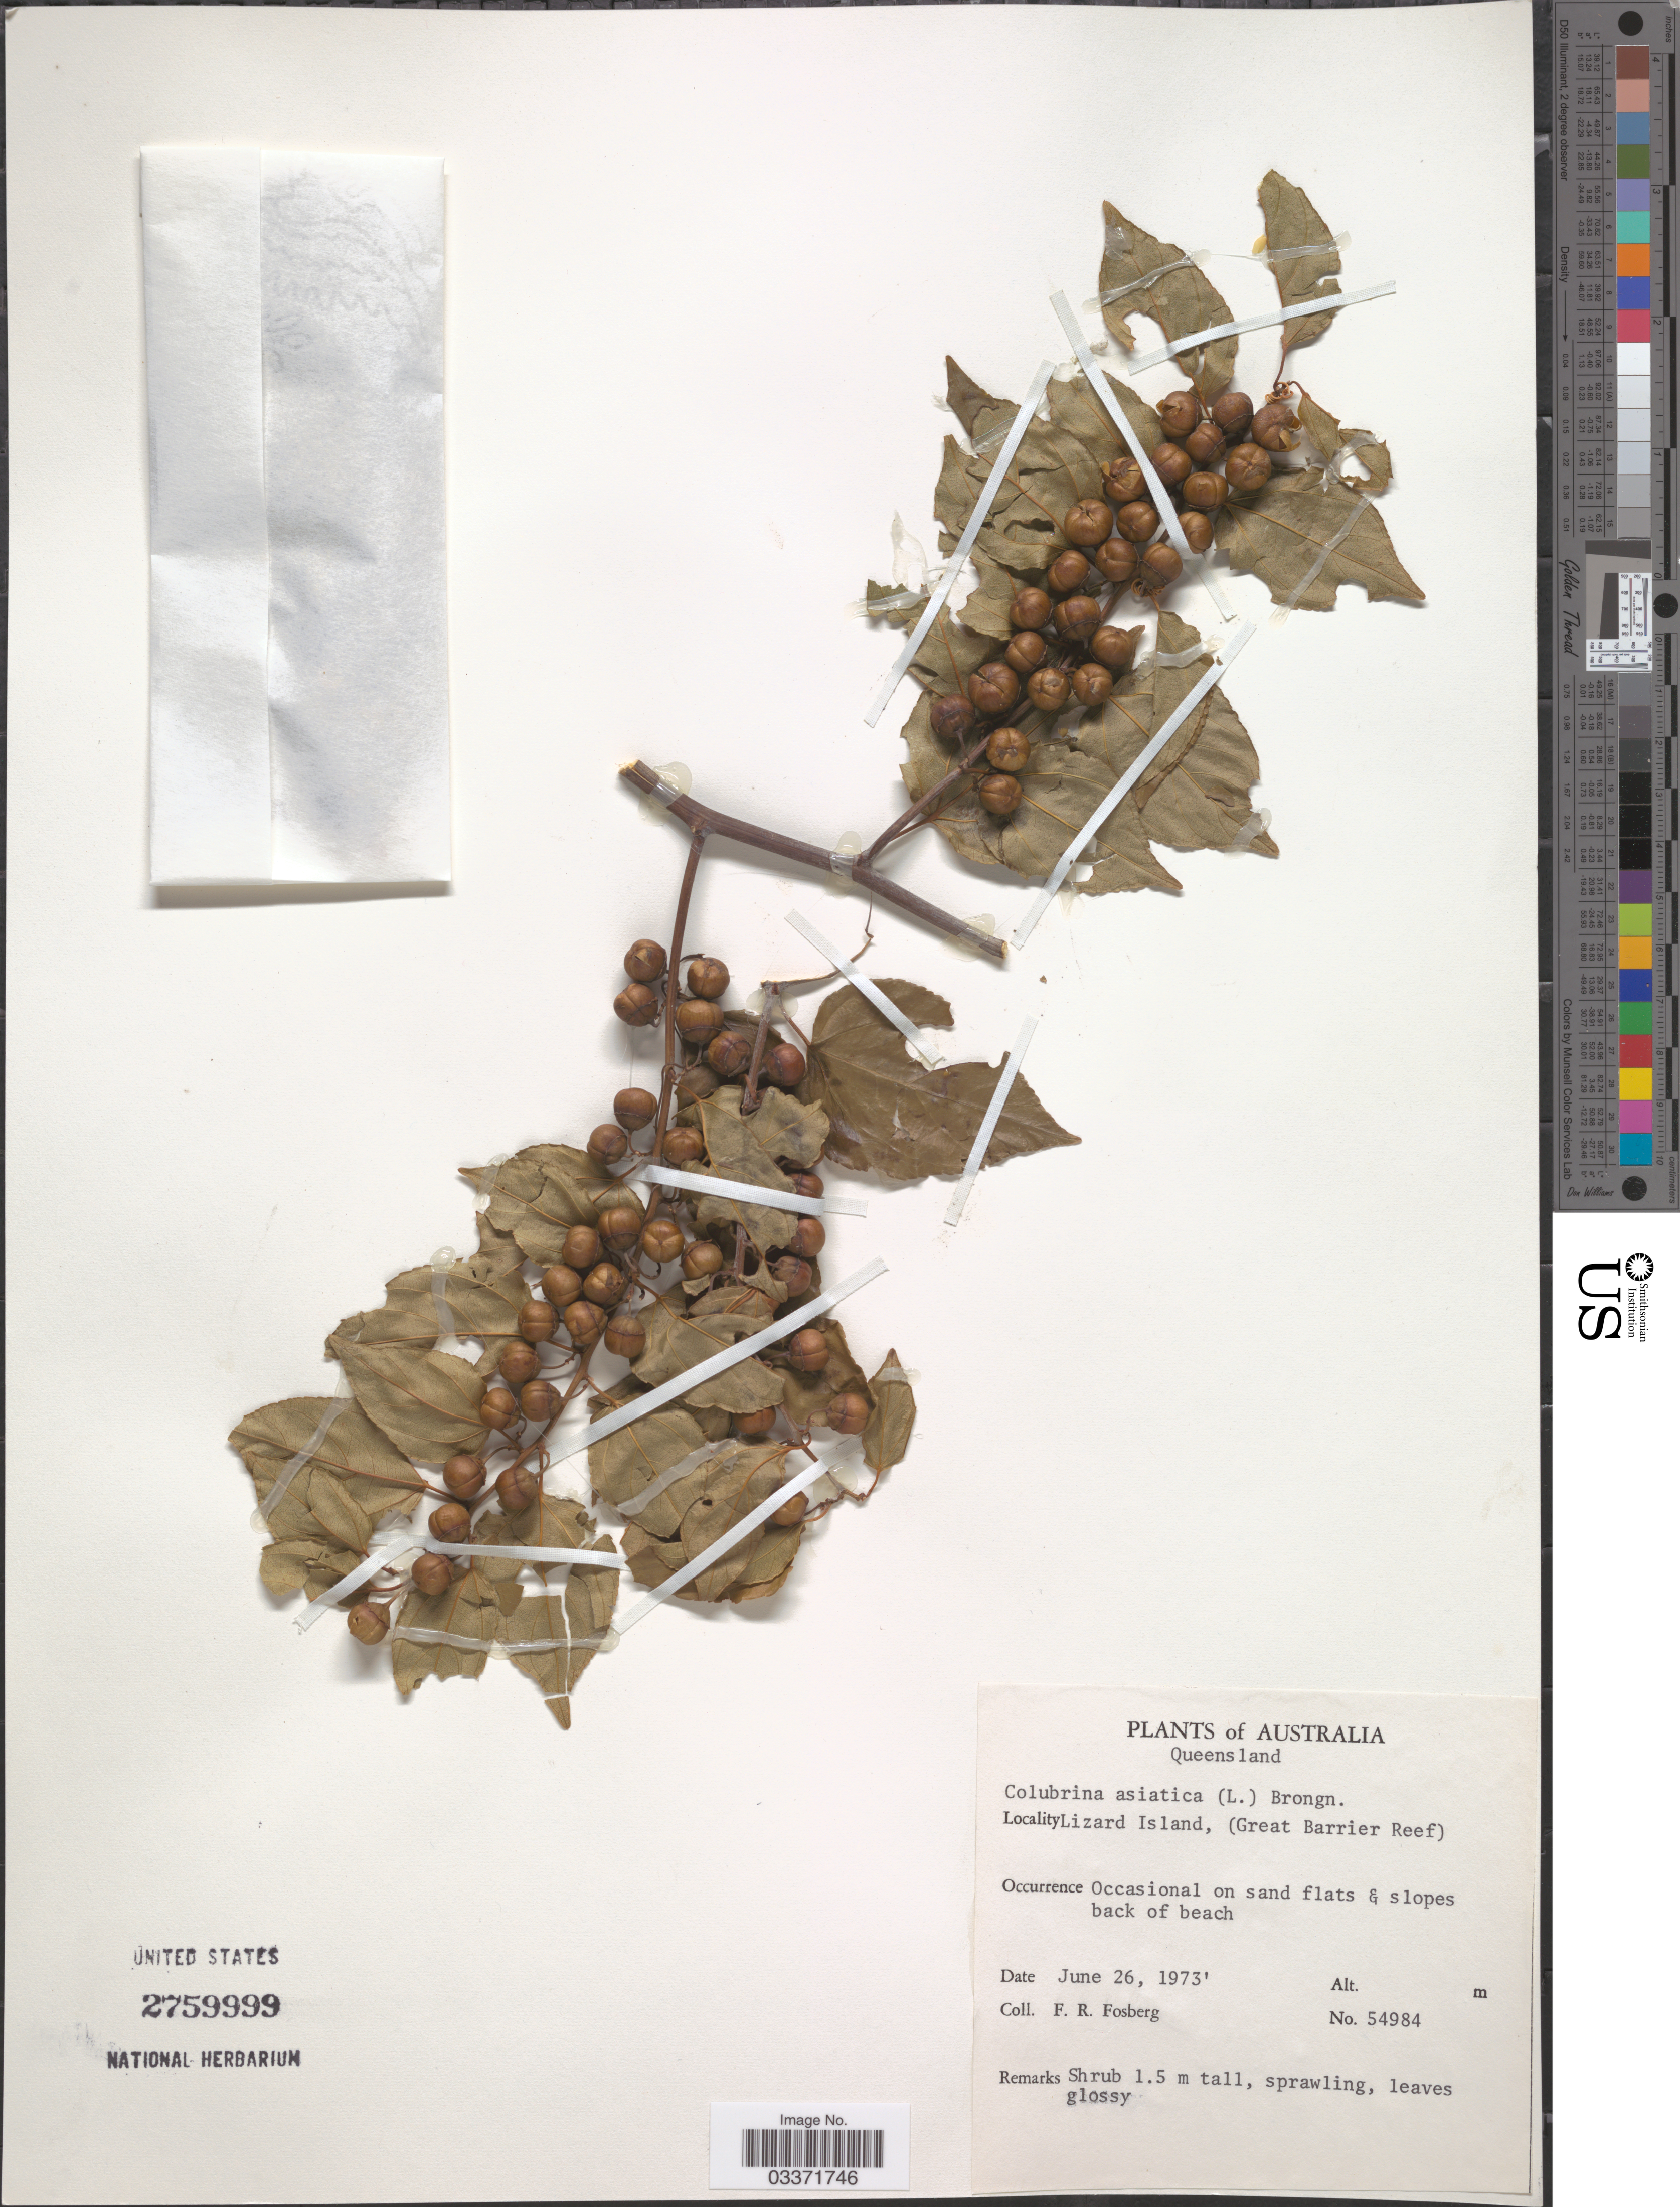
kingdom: Plantae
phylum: Tracheophyta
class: Magnoliopsida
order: Rosales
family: Rhamnaceae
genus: Colubrina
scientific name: Colubrina asiatica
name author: (L.) Brongn.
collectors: F. R. Fosberg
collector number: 54984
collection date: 1973-06-26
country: Australia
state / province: Queensland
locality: Lizard Island, (Great Barrier Reef).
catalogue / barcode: US 2759999